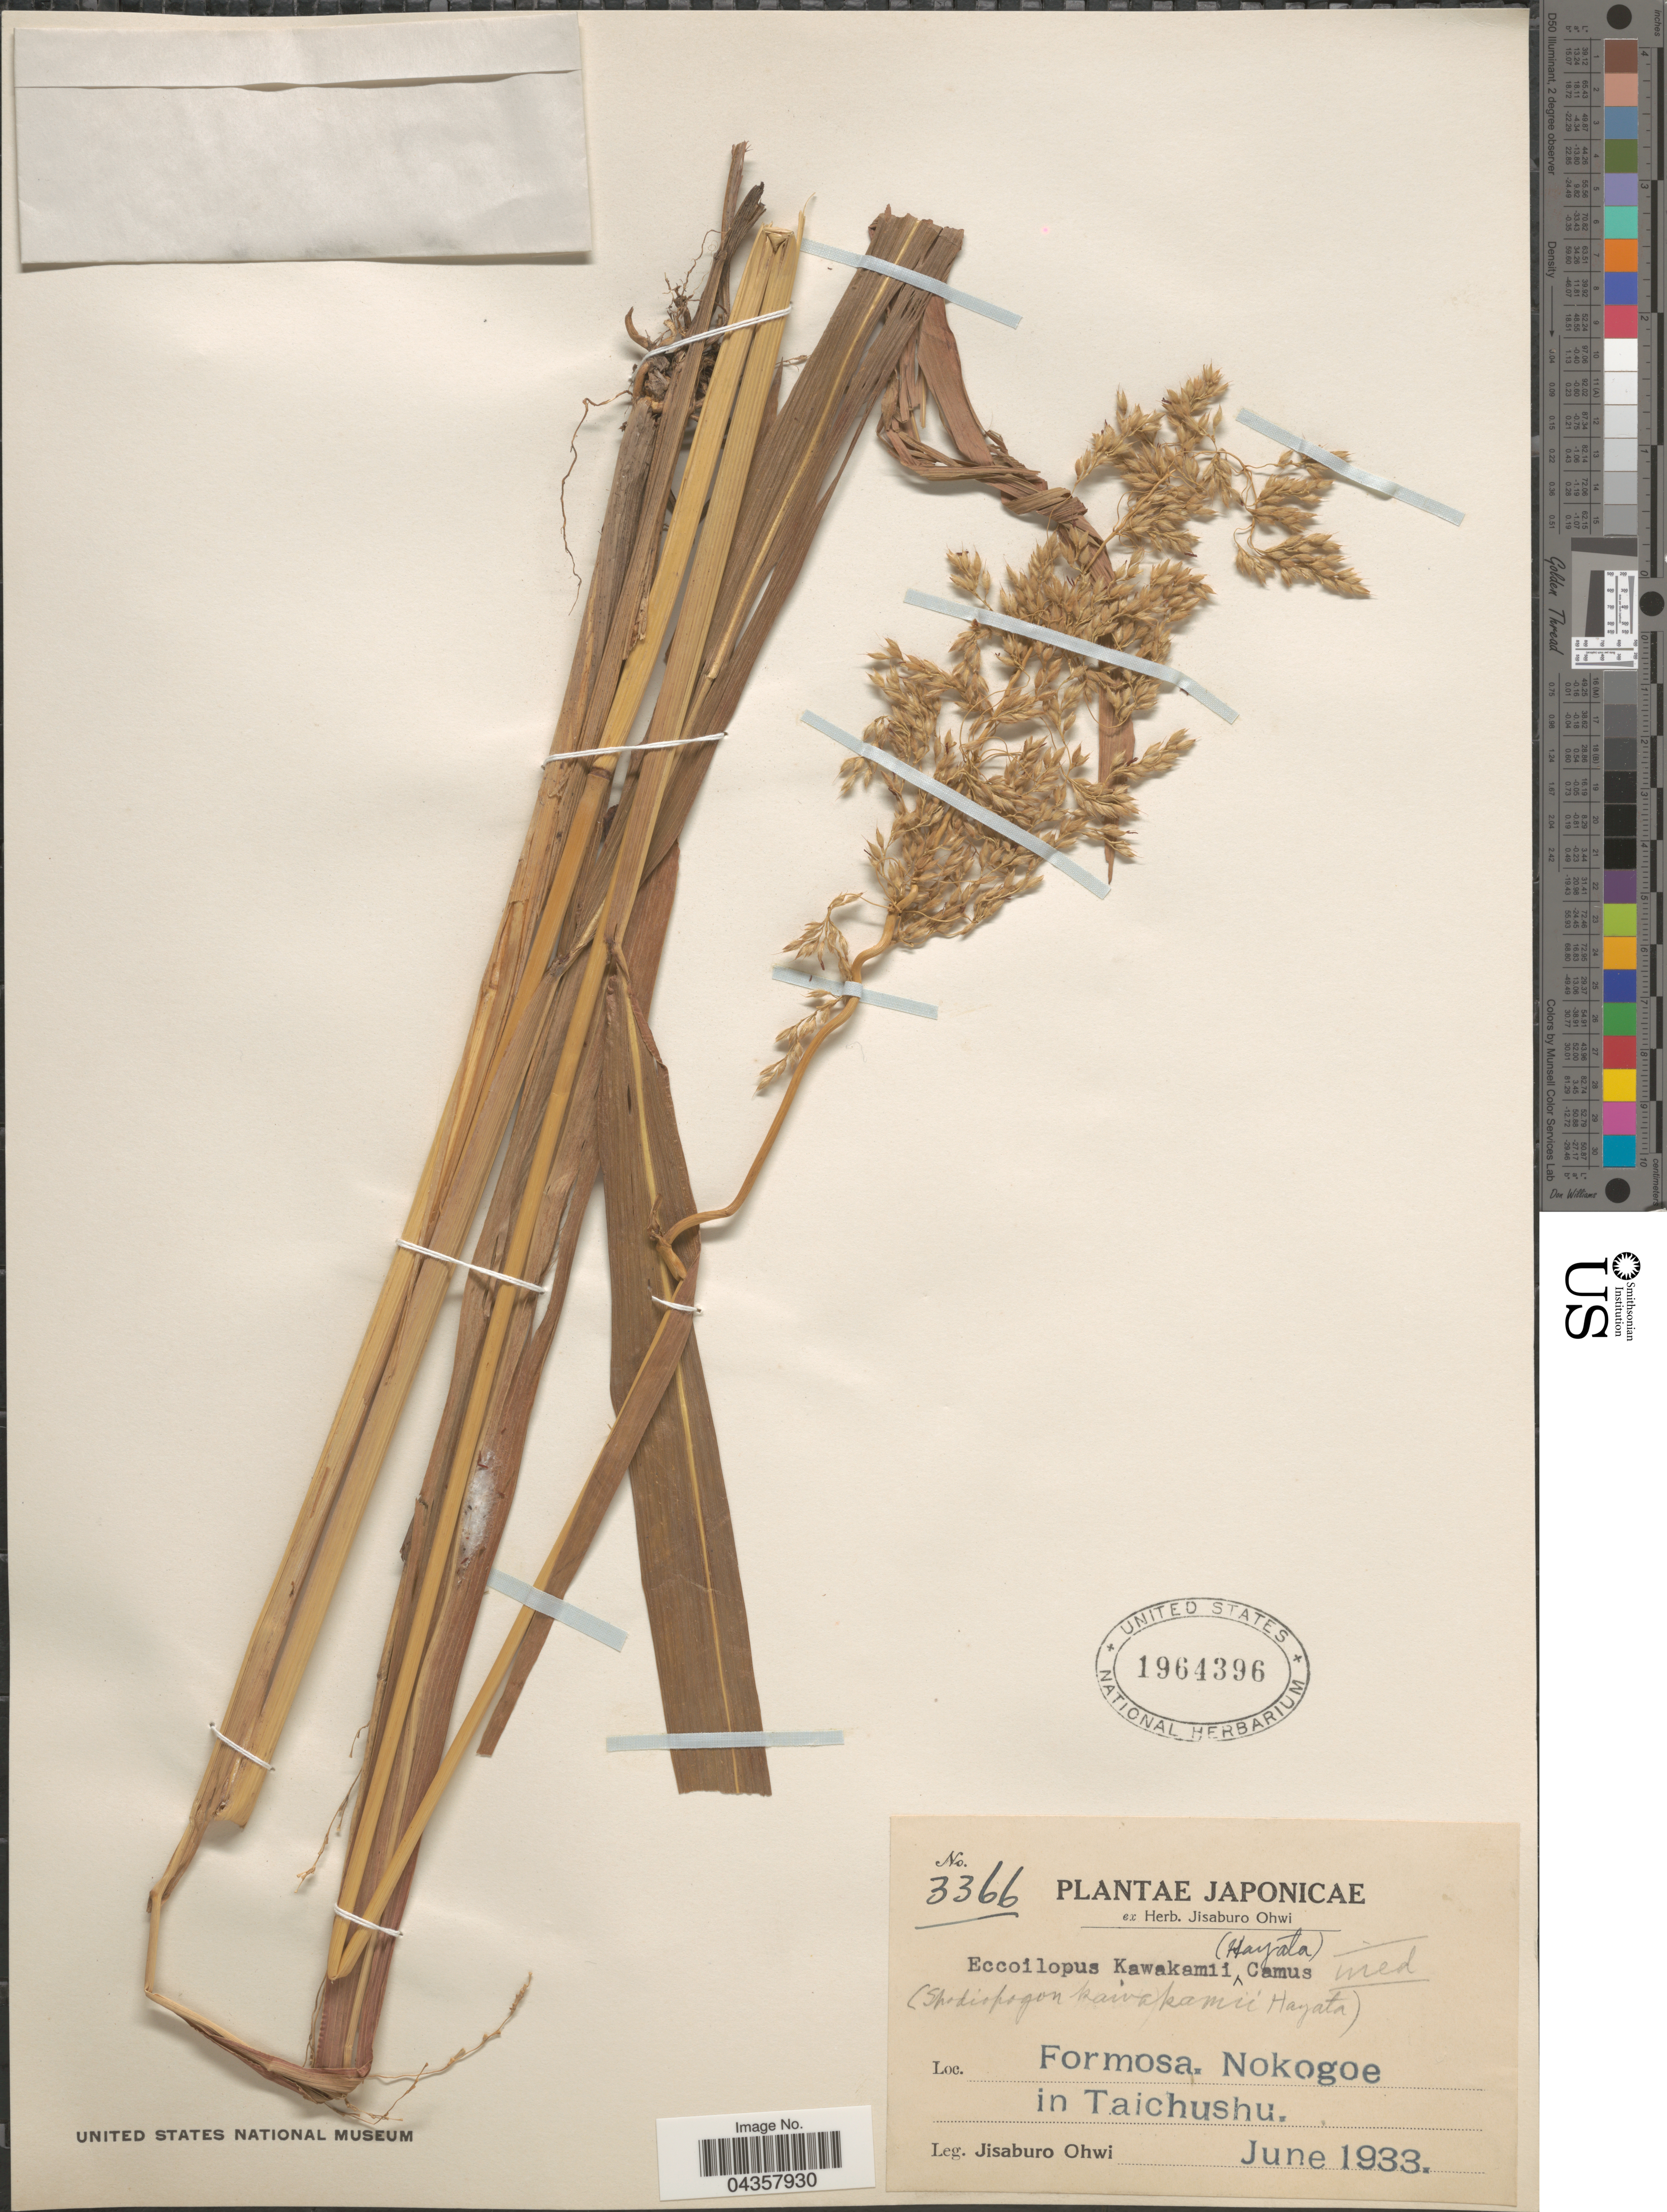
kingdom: Plantae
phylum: Tracheophyta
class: Liliopsida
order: Poales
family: Poaceae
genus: Spodiopogon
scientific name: Spodiopogon formosanus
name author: Rendle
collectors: J. Ohwi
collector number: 3366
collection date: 1933-06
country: Japan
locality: Japonicae. Formosa. Nokogoe in Taichushu.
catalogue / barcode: US 1964396